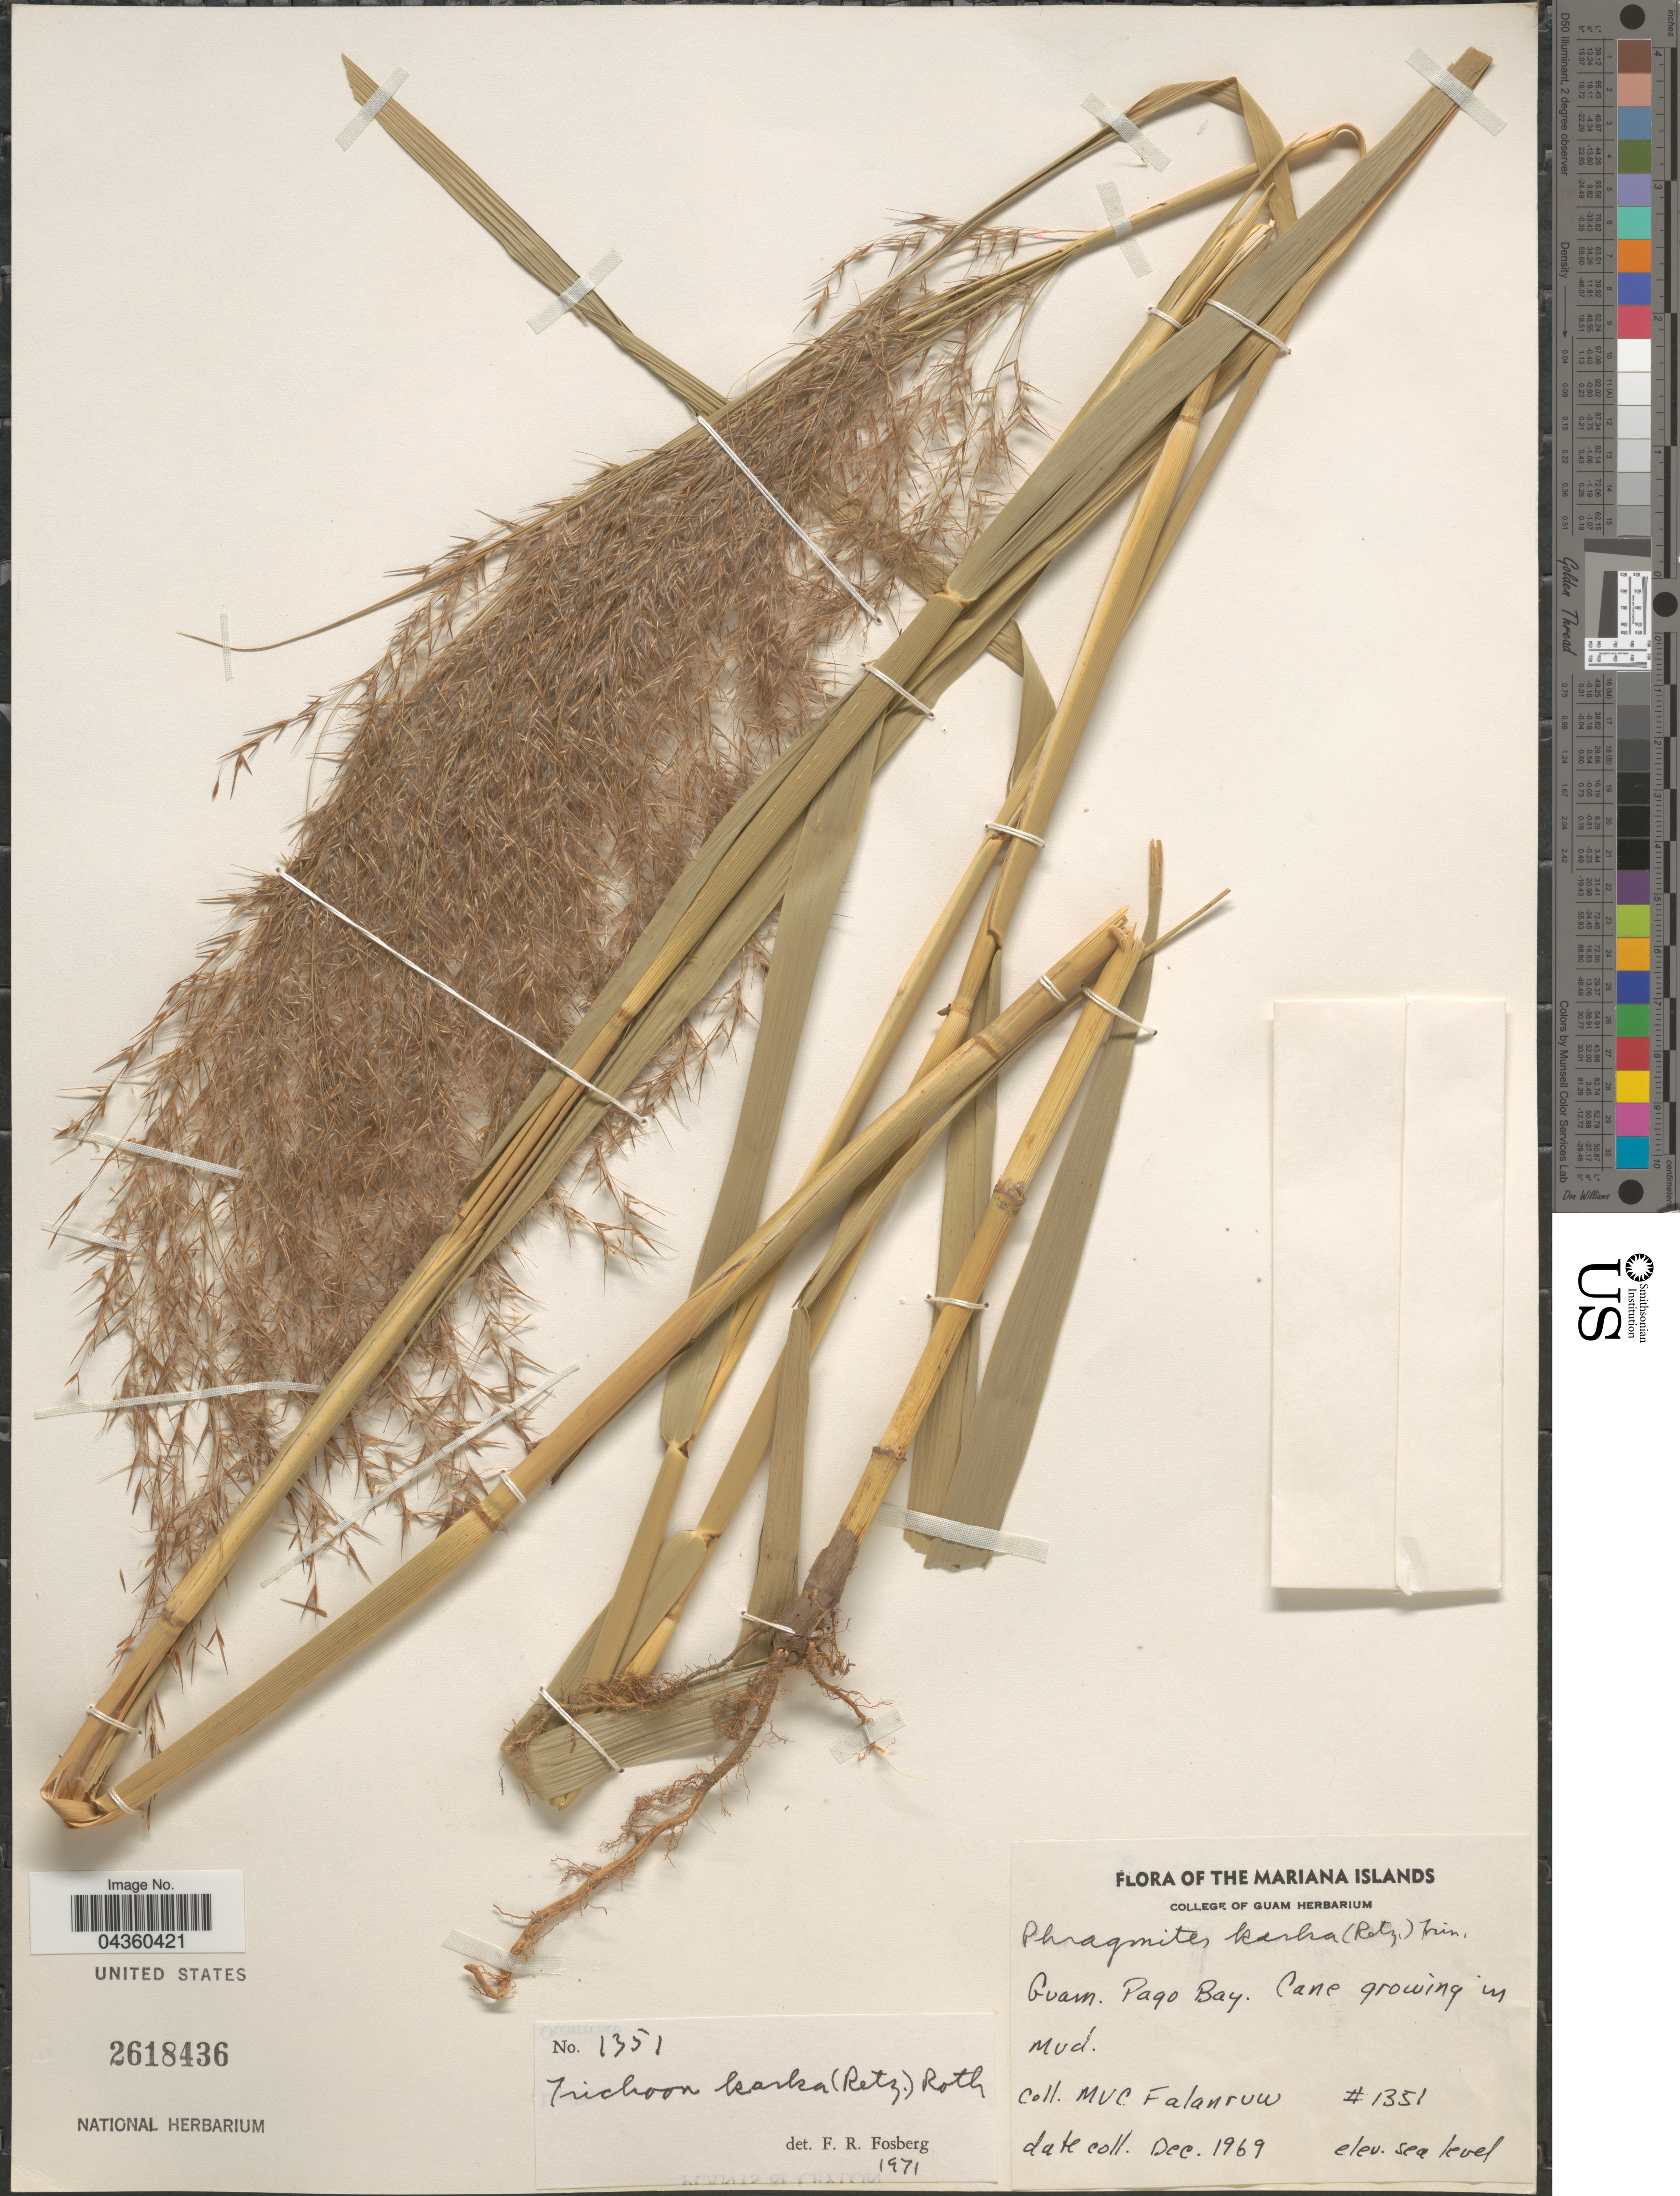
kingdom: Plantae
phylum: Tracheophyta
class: Liliopsida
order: Poales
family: Poaceae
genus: Phragmites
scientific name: Phragmites karka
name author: (Retz.) Trin. ex Steud.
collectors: M. V. Falanruw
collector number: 1351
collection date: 1969-12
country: Guam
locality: The Mariana Islands. Pago Bay.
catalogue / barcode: US 2618436